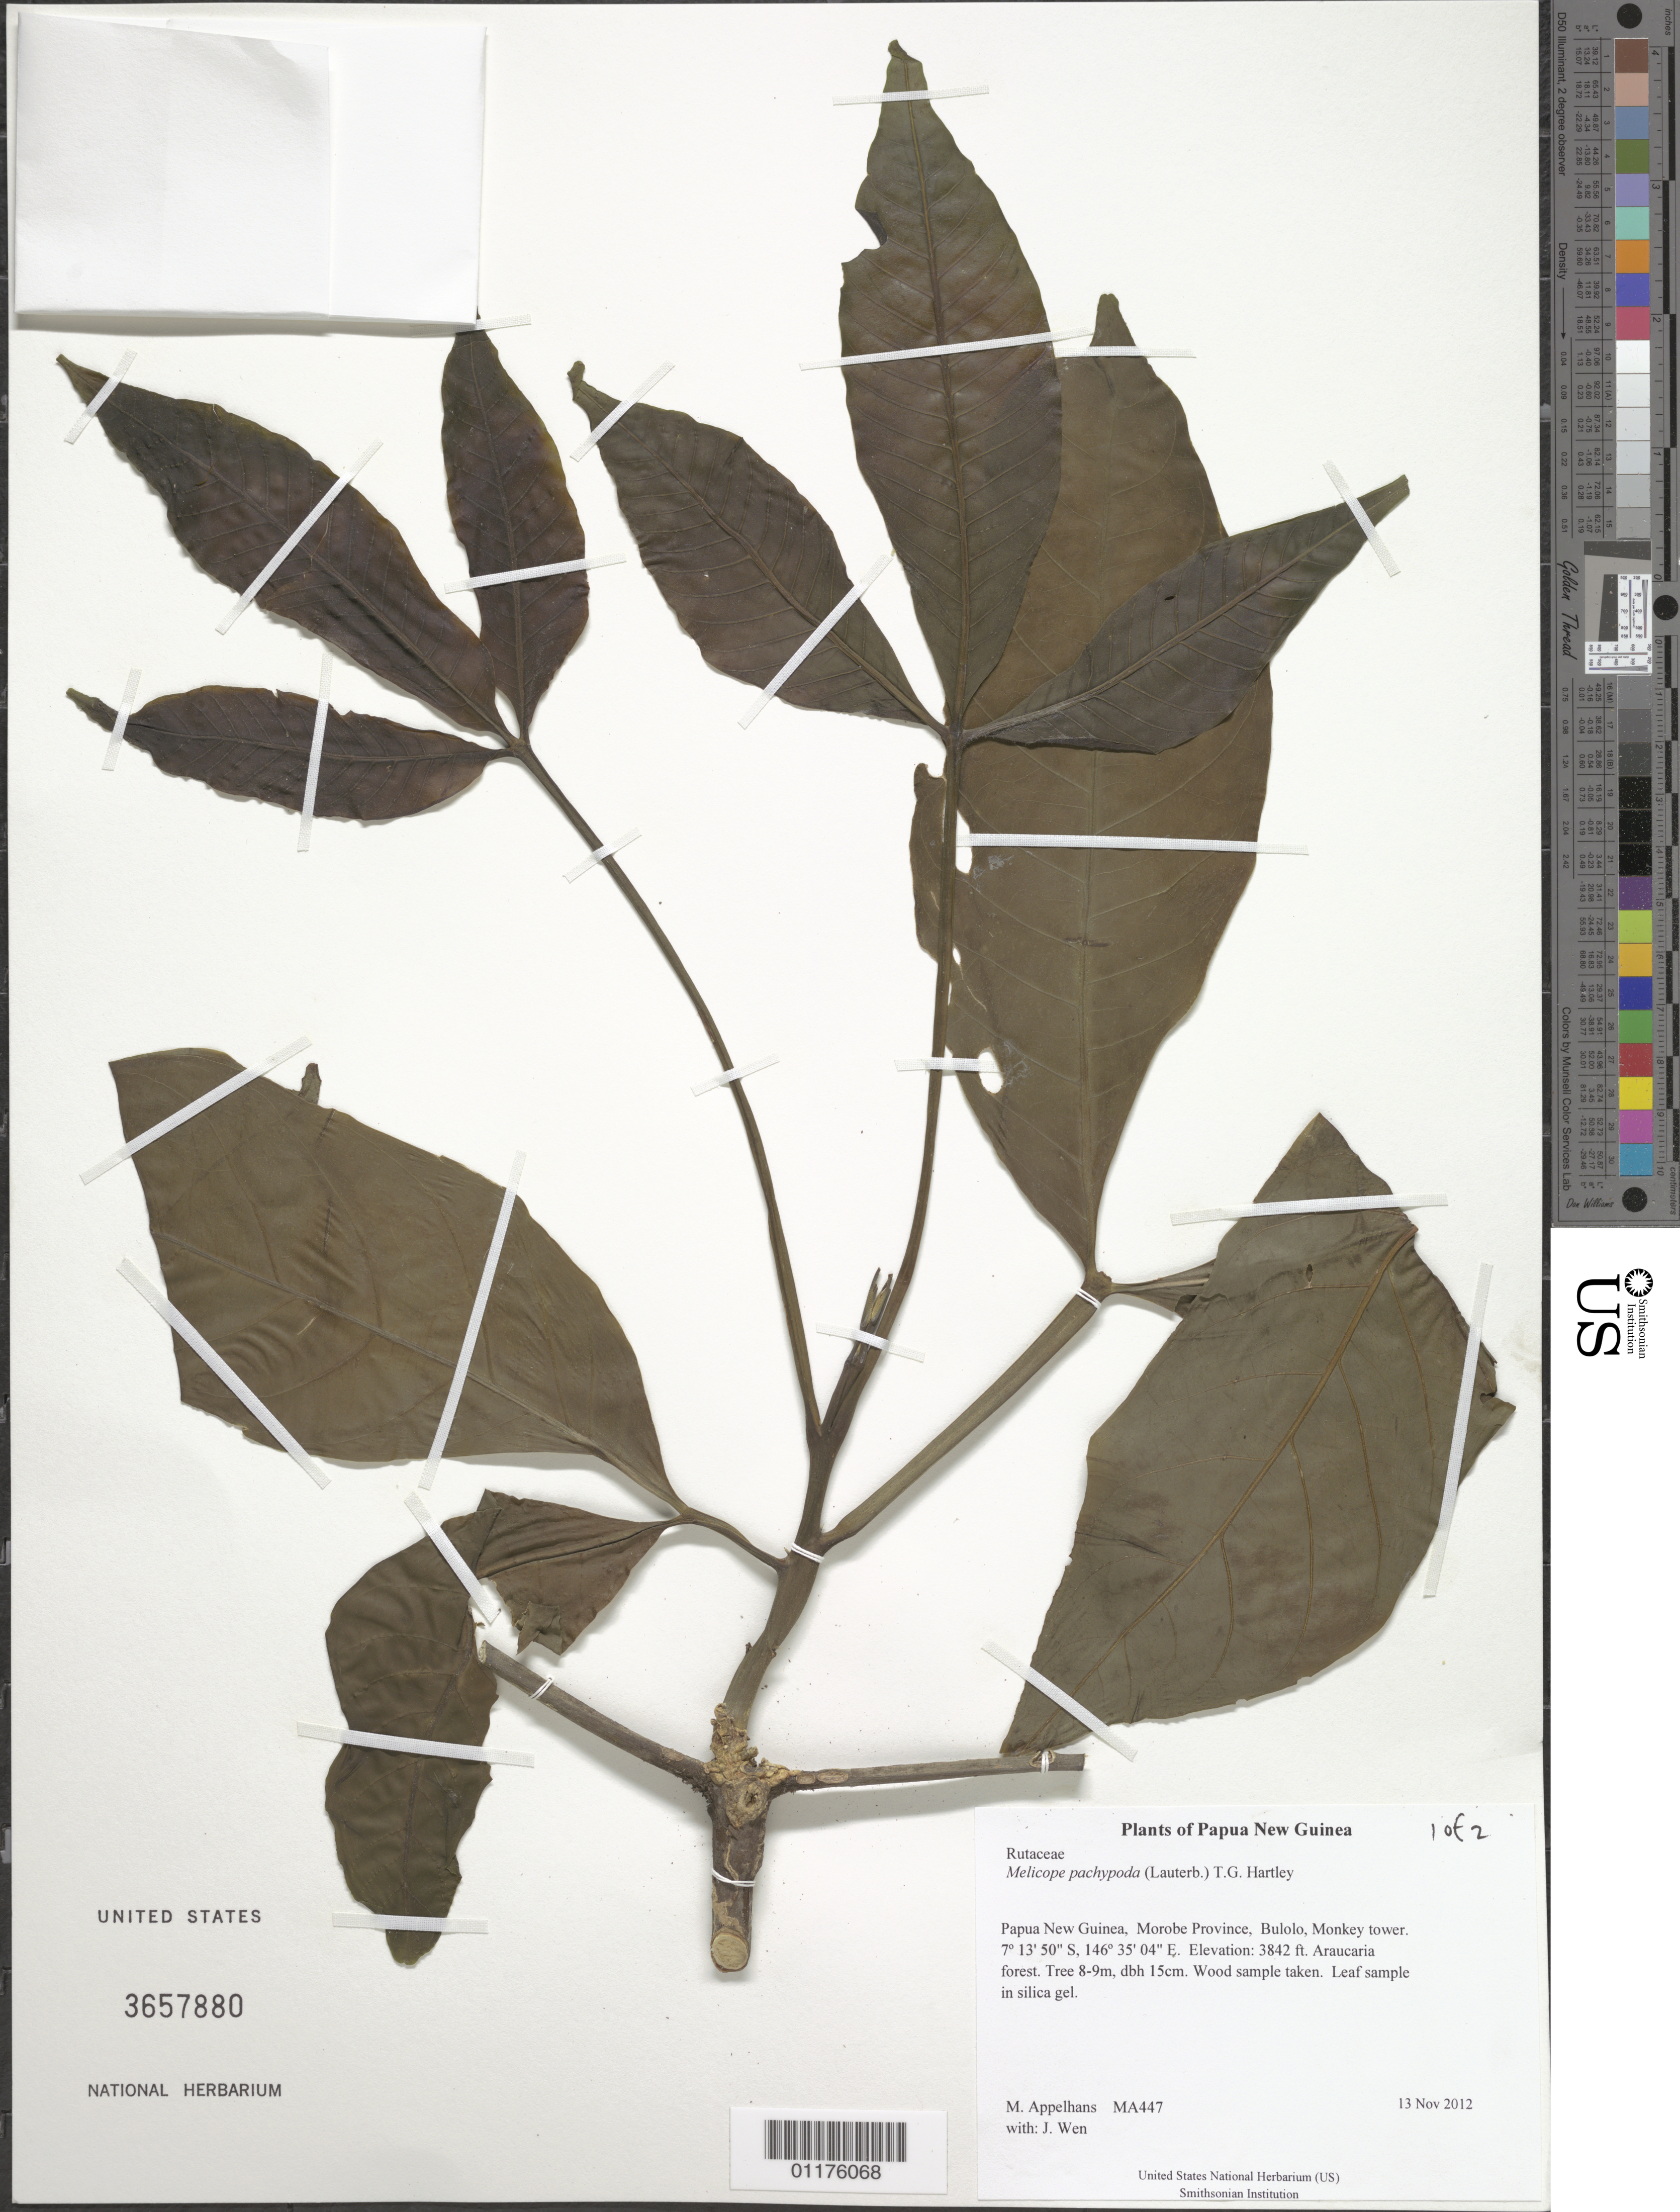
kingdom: Plantae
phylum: Tracheophyta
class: Magnoliopsida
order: Sapindales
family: Rutaceae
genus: Melicope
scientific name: Melicope pachypoda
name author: (Lauterb.) T.G. Hartley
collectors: M. Appelhans & J. Wen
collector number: MA447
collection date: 2012-11-13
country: Papua New Guinea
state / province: Morobe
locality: Bulolo, Monkey tower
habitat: Araucaria forest.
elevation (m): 1171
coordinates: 7 13.825 S, 146 35.060 E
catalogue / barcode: US 3657880